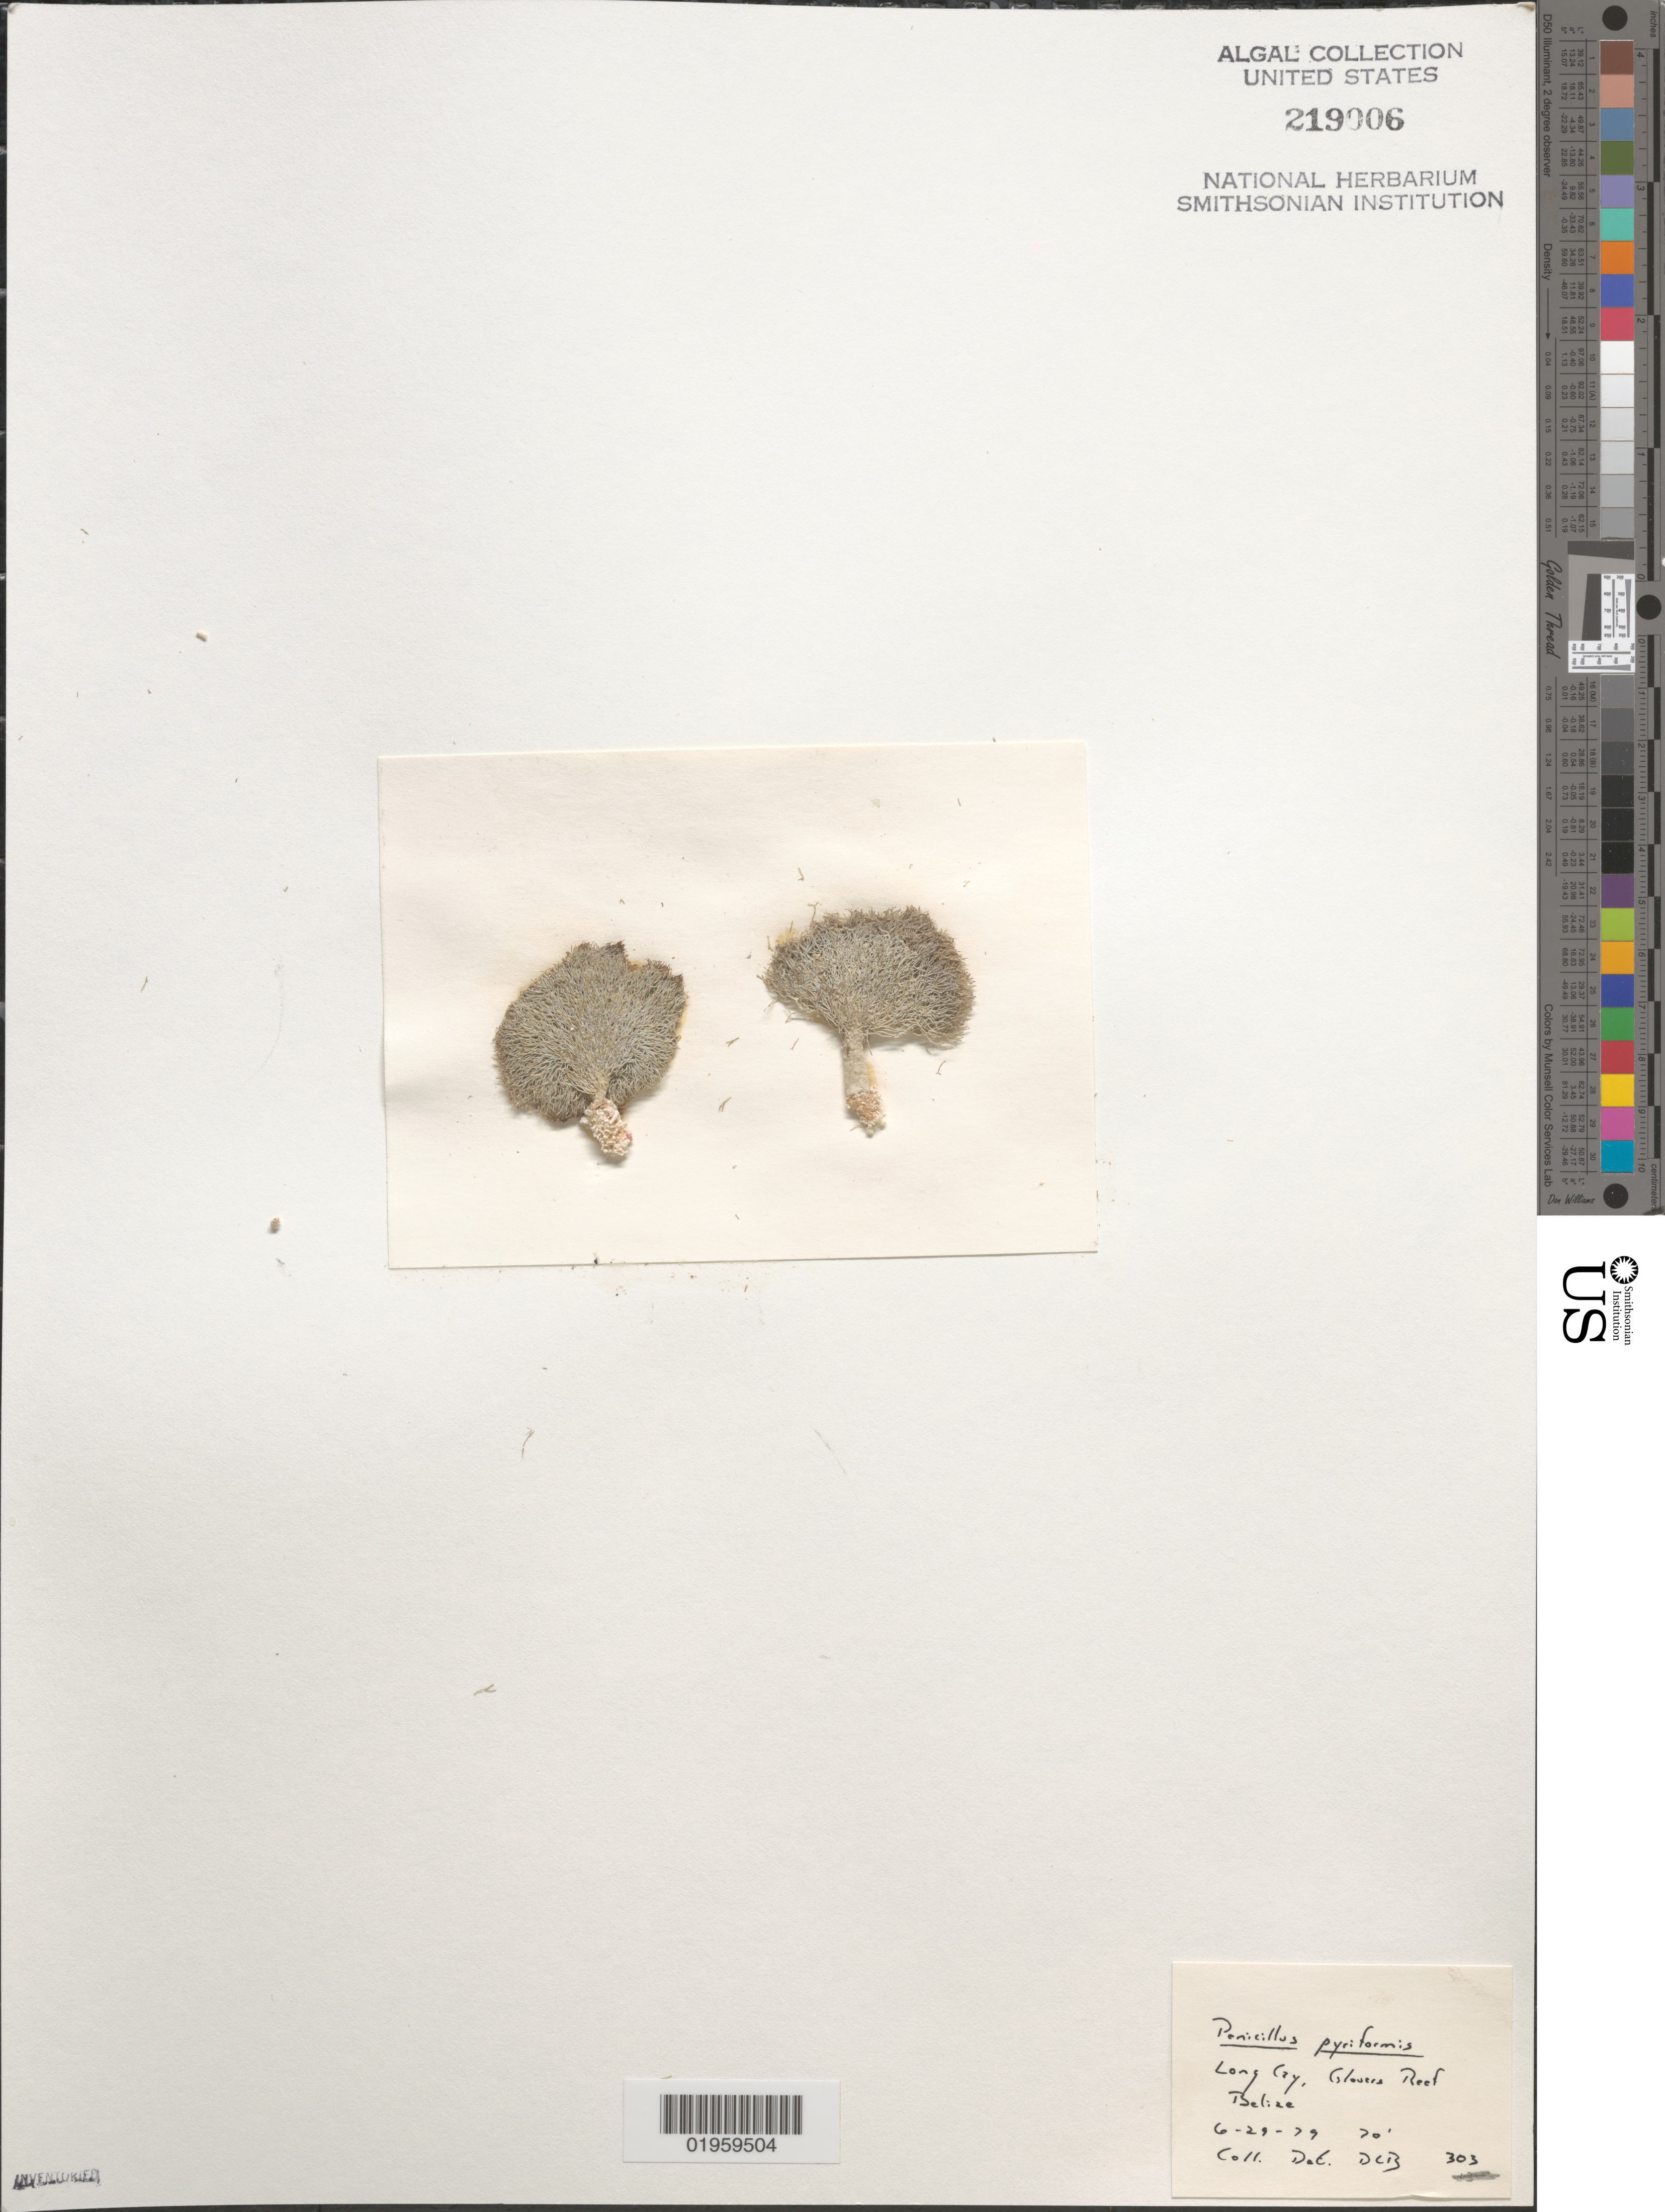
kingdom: Plantae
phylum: Chlorophyta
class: Ulvophyceae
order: Bryopsidales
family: Udoteaceae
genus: Penicillus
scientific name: Penicillus pyriformis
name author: A. Gepp & E. Gepp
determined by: Ballantine, D. L.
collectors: D.L. Ballantine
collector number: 303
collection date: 1979-06-29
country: Belize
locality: Long Cay, Glovers Reef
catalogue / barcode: US 219006